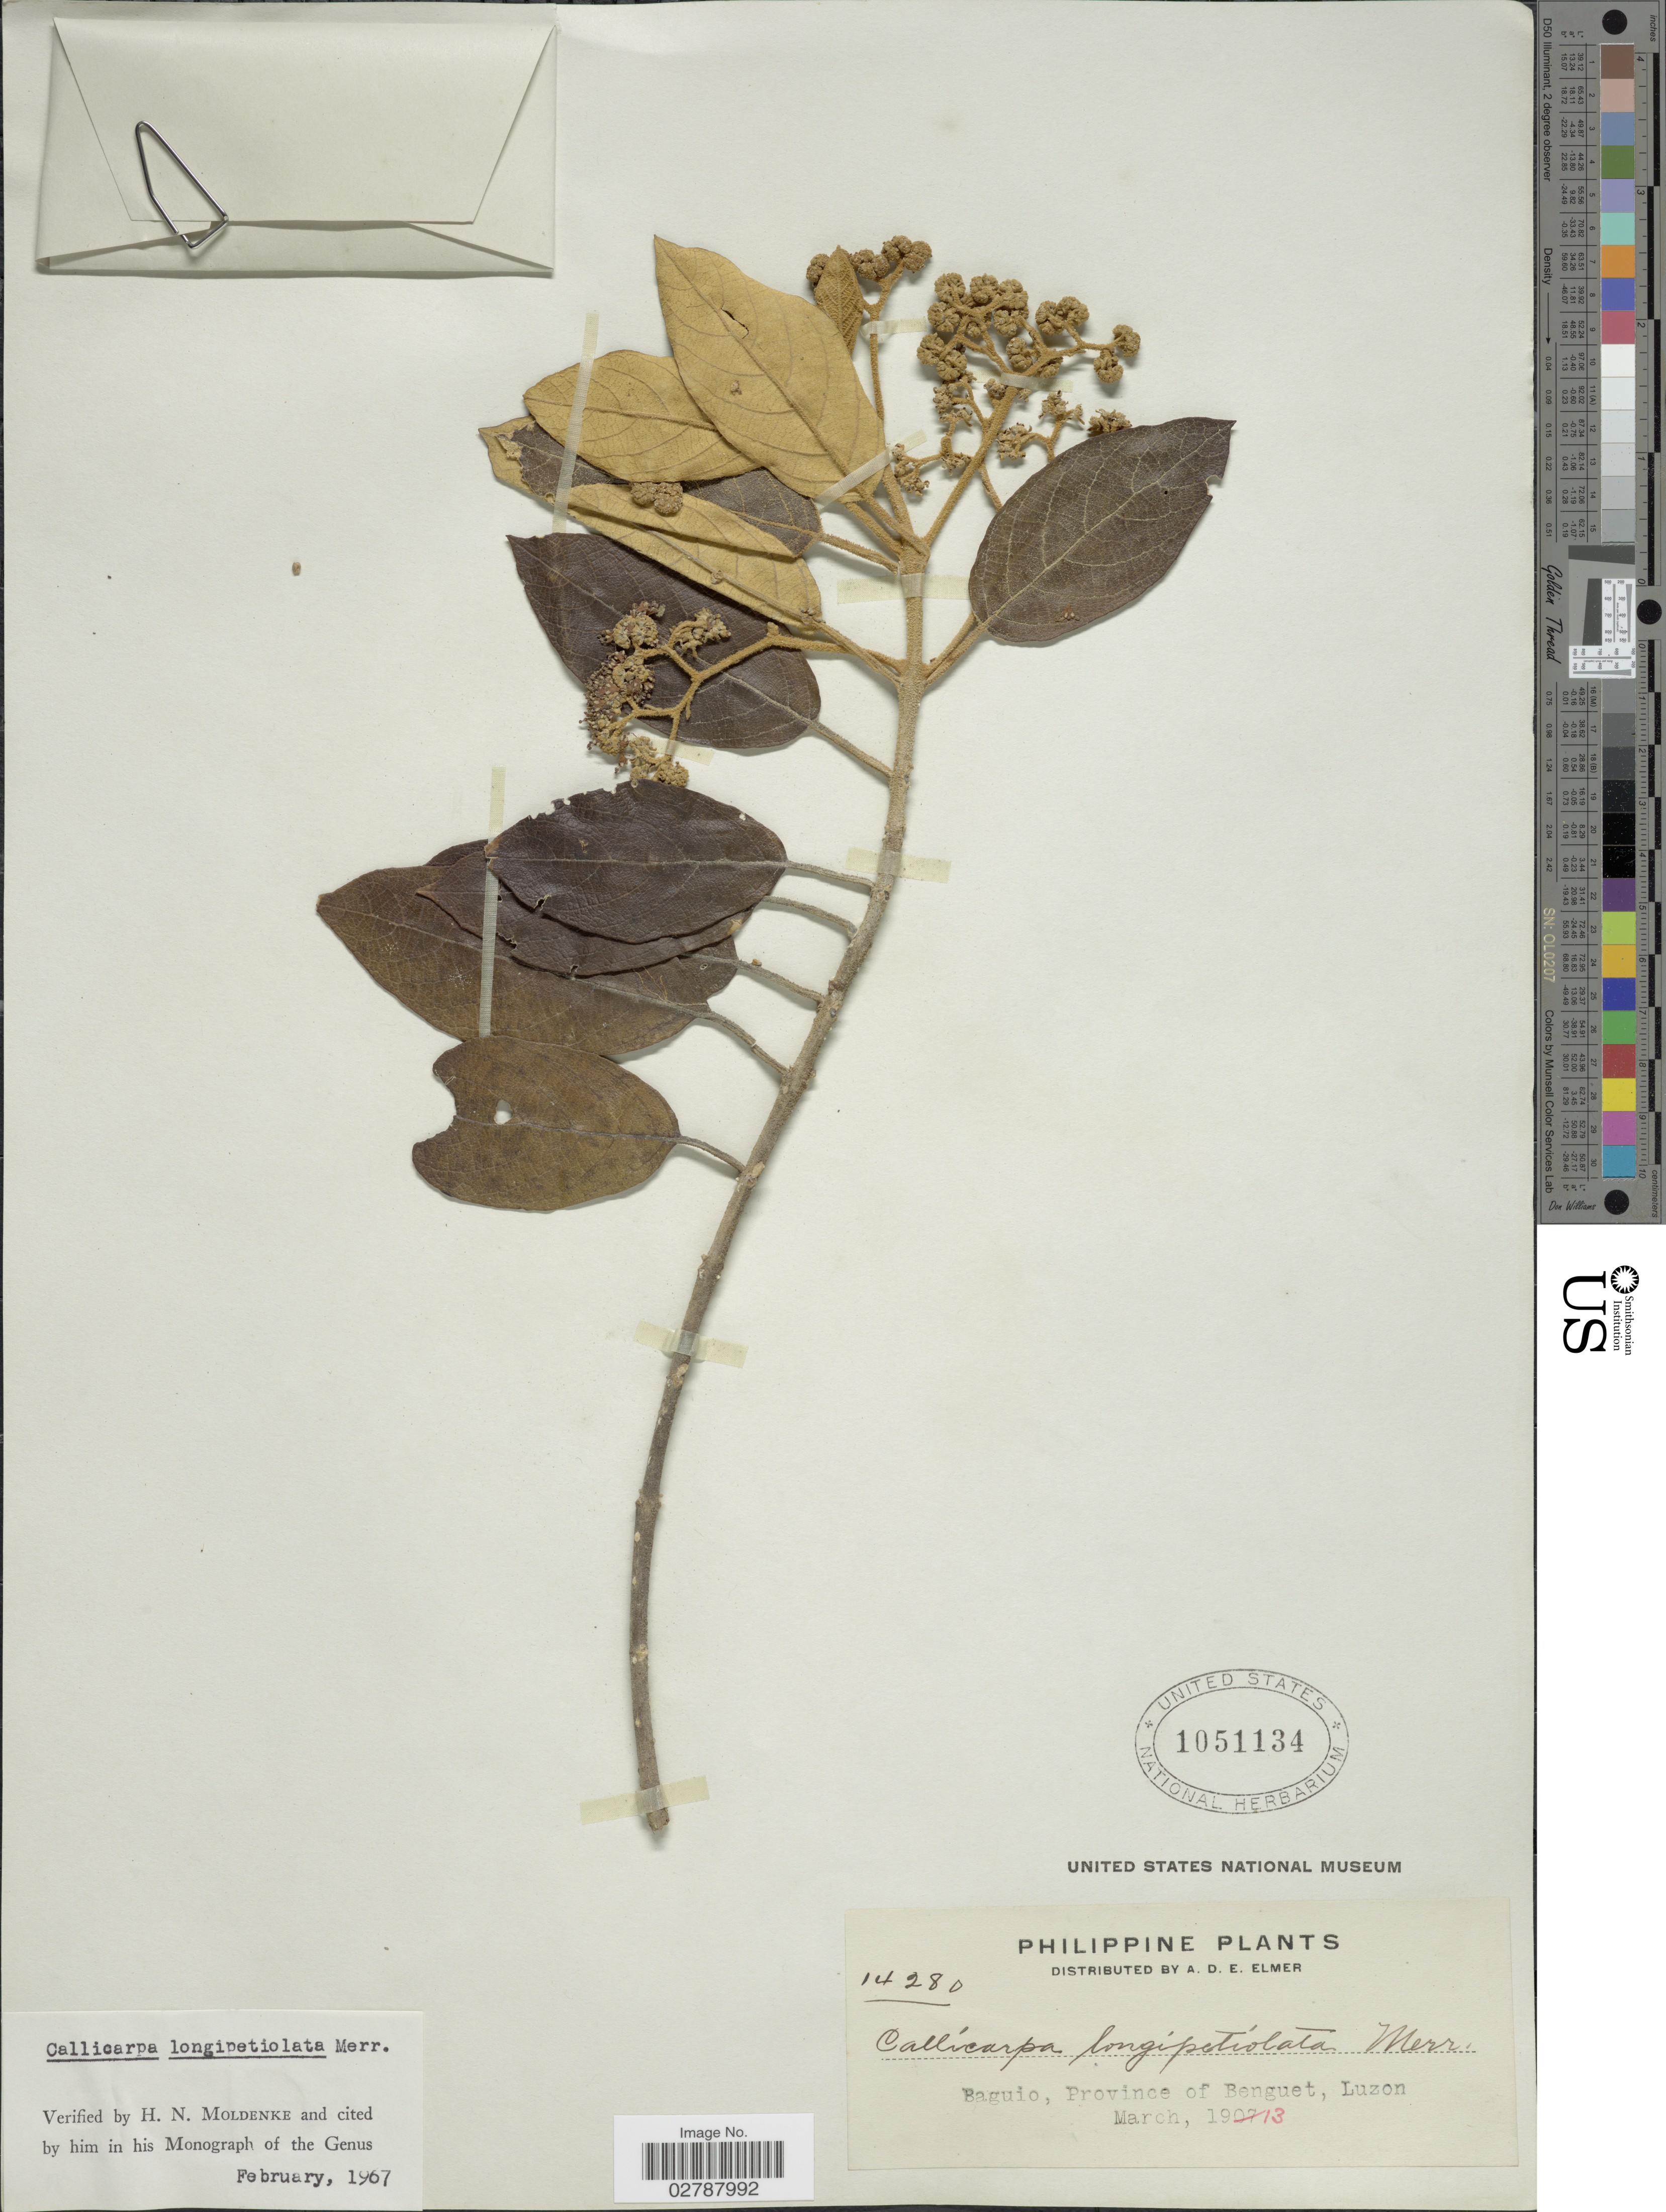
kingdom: Plantae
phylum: Tracheophyta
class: Magnoliopsida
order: Lamiales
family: Lamiaceae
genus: Callicarpa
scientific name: Callicarpa longipetiolata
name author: Merr.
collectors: A. D. E. Elmer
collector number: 14280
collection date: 1913-03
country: Philippines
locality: Baguio, Province of Benguet, Luzon.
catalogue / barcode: US 1051134